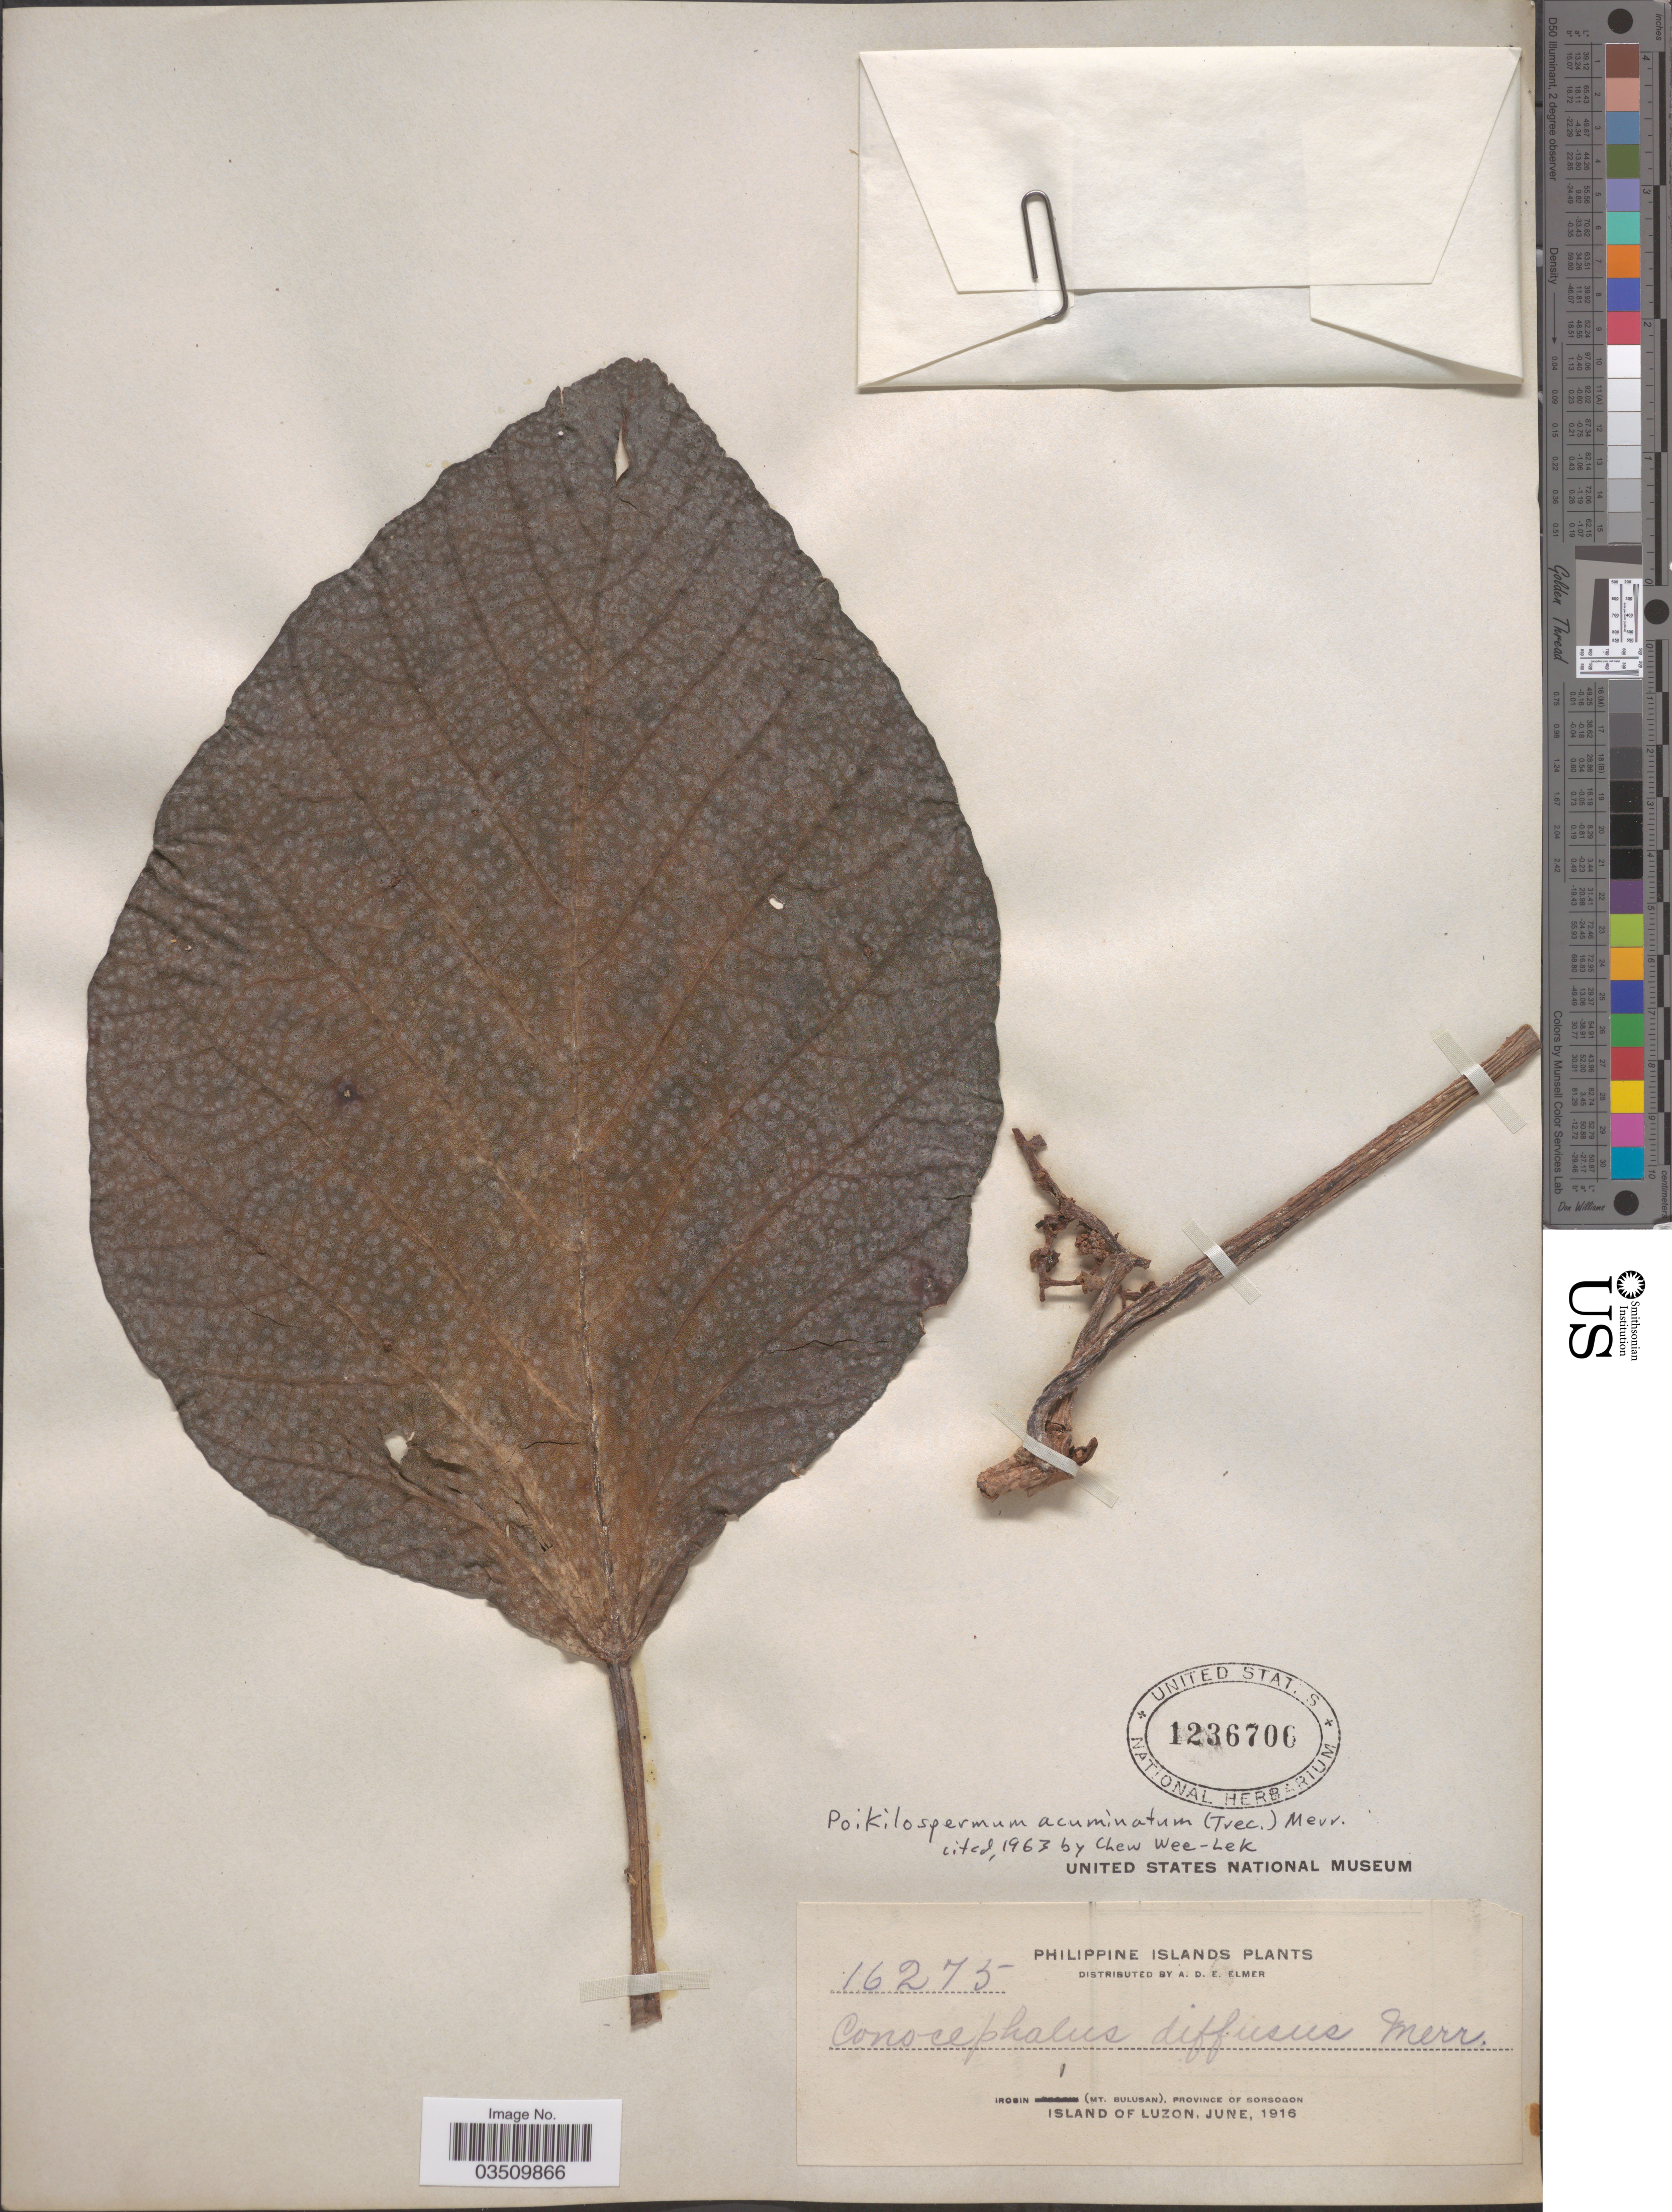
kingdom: Plantae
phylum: Tracheophyta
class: Magnoliopsida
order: Rosales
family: Urticaceae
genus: Poikilospermum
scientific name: Poikilospermum acuminatum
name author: (Trécul) Merr.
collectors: A. D. E. Elmer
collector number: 16275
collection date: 1916-06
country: Philippines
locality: Philippine Islands. Irosin (Mt. Bulusan). Province of Sorsogon. Island of Luzon.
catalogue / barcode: US 1236706